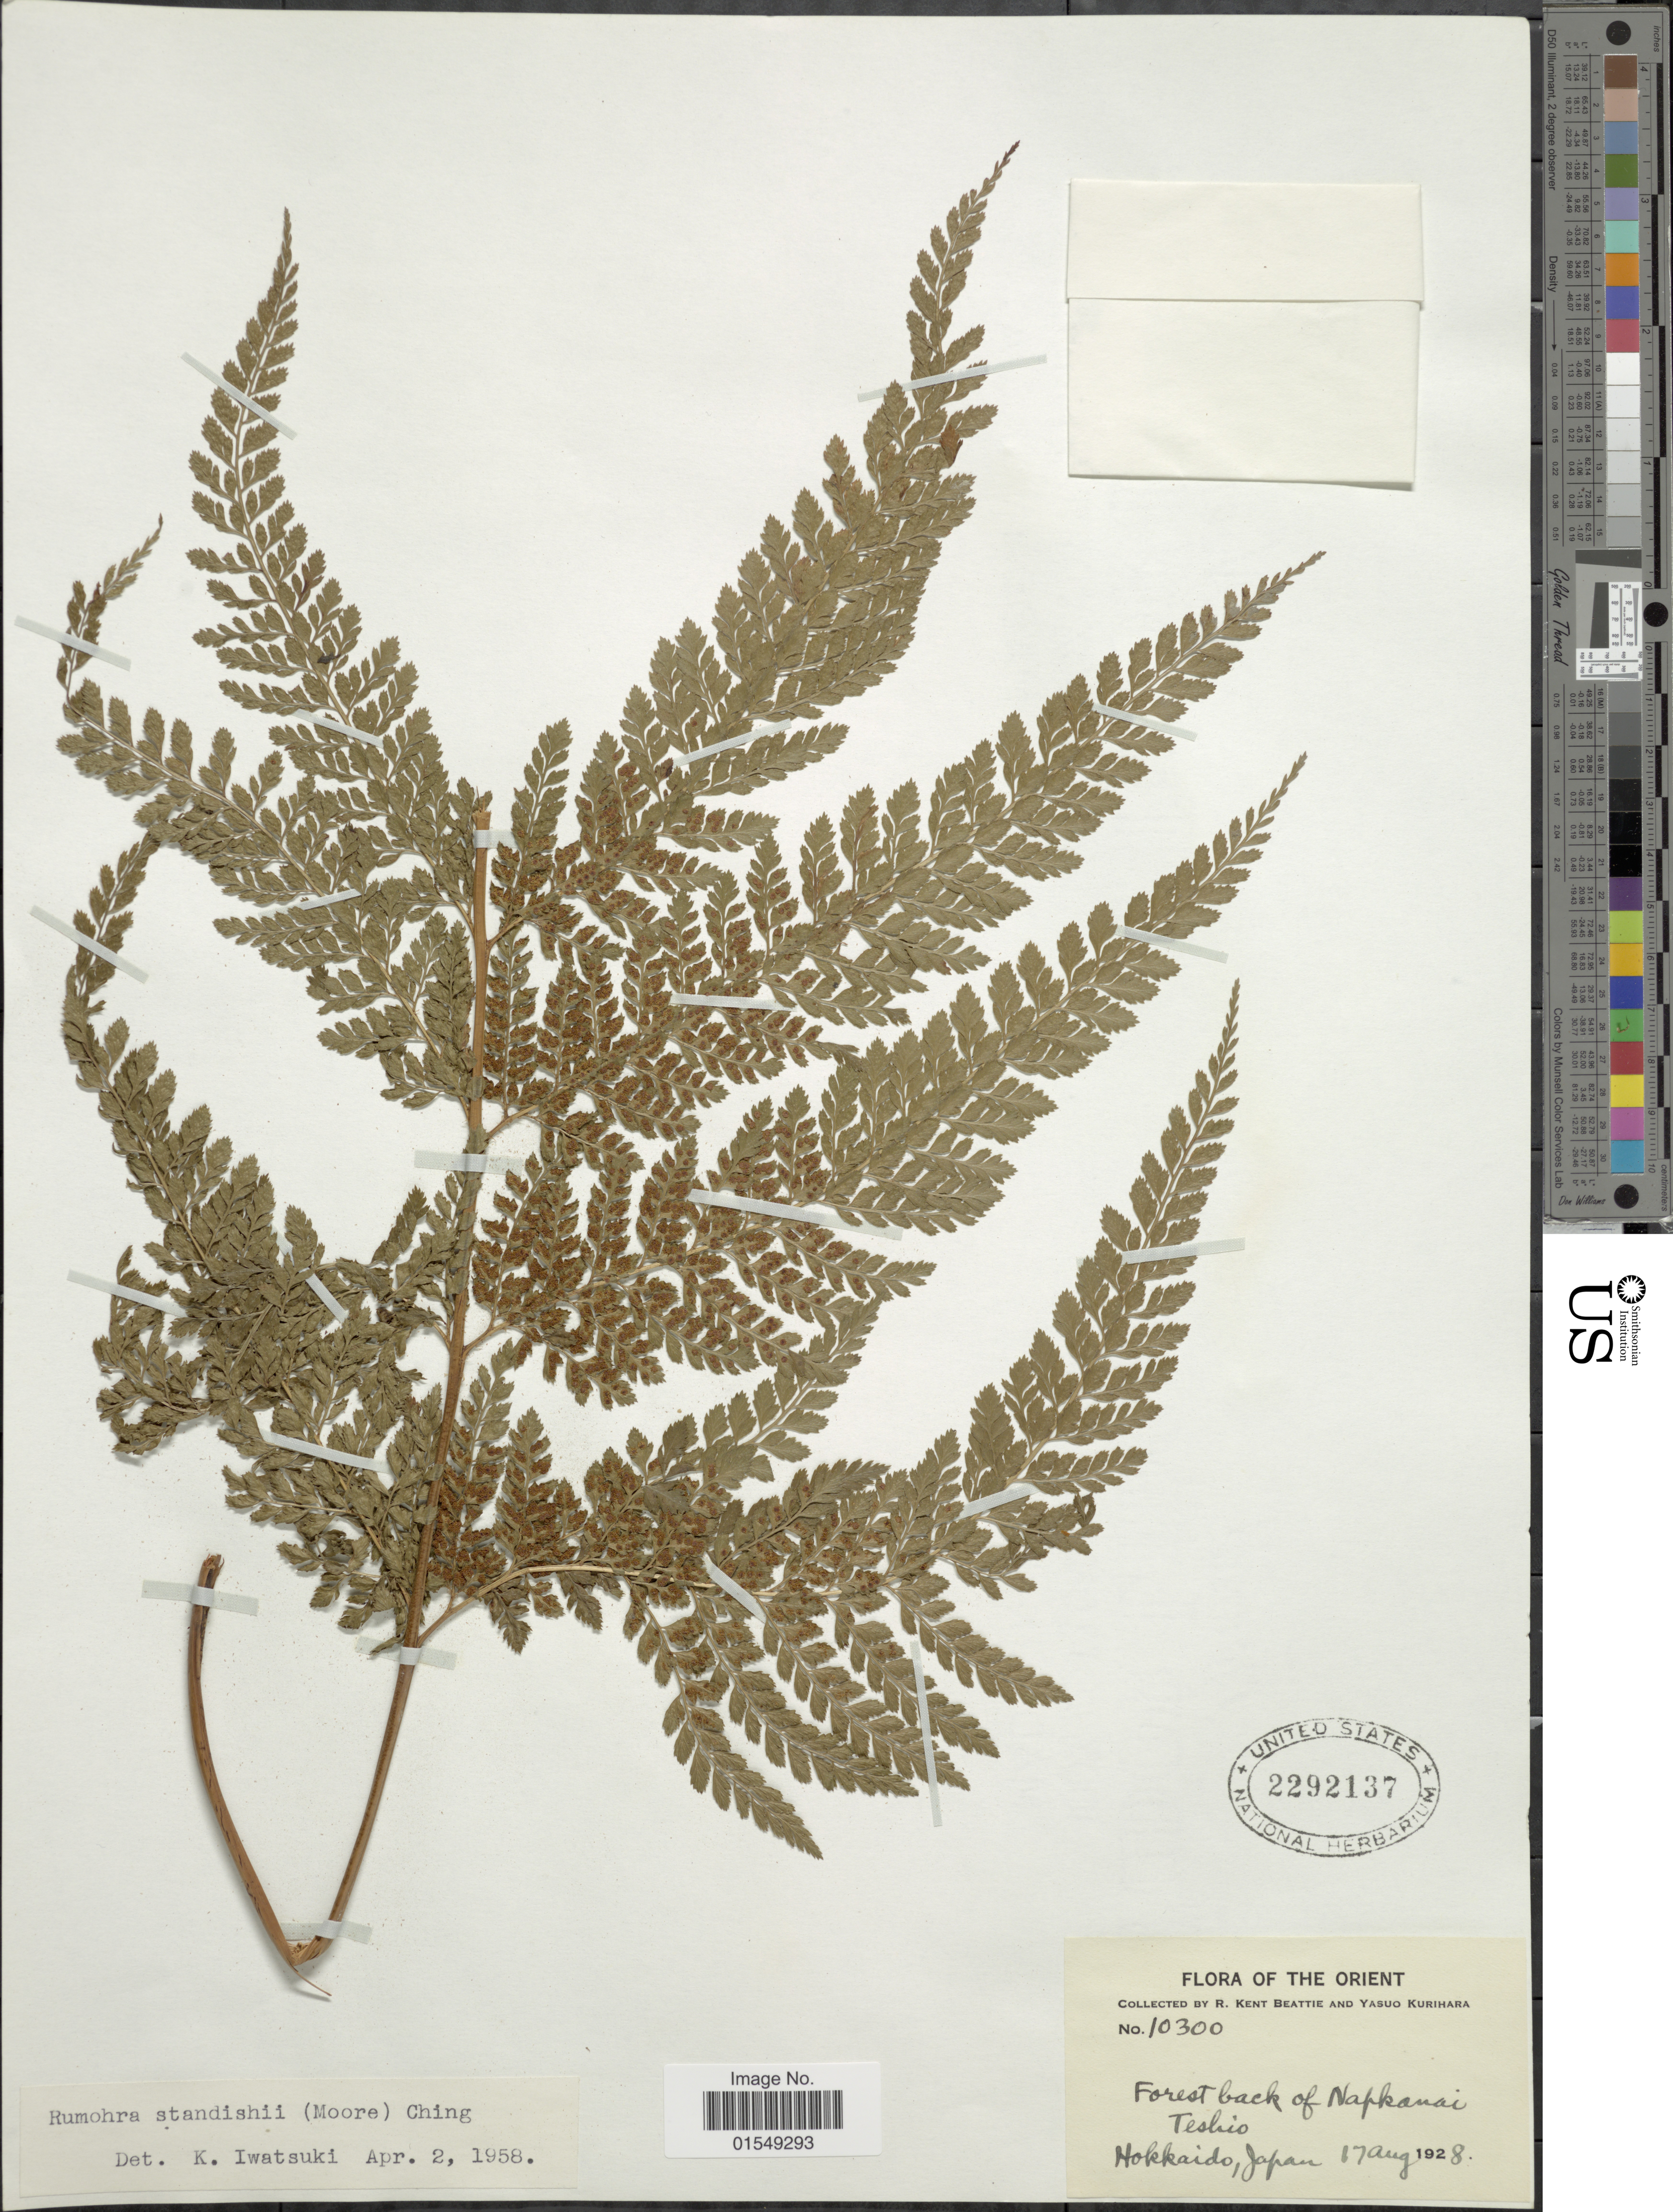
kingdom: Plantae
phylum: Tracheophyta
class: Polypodiopsida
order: Polypodiales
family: Dryopteridaceae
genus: Arachniodes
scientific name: Arachniodes standishii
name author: (T. Moore) Ohwi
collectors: R. K. Beattie & Y. Kurihara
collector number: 10300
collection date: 1928-08-17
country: Japan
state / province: Hokkaidō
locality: Orient, forest back of Napkanai Teshio, Hokkaido, Japan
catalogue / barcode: US 2292137